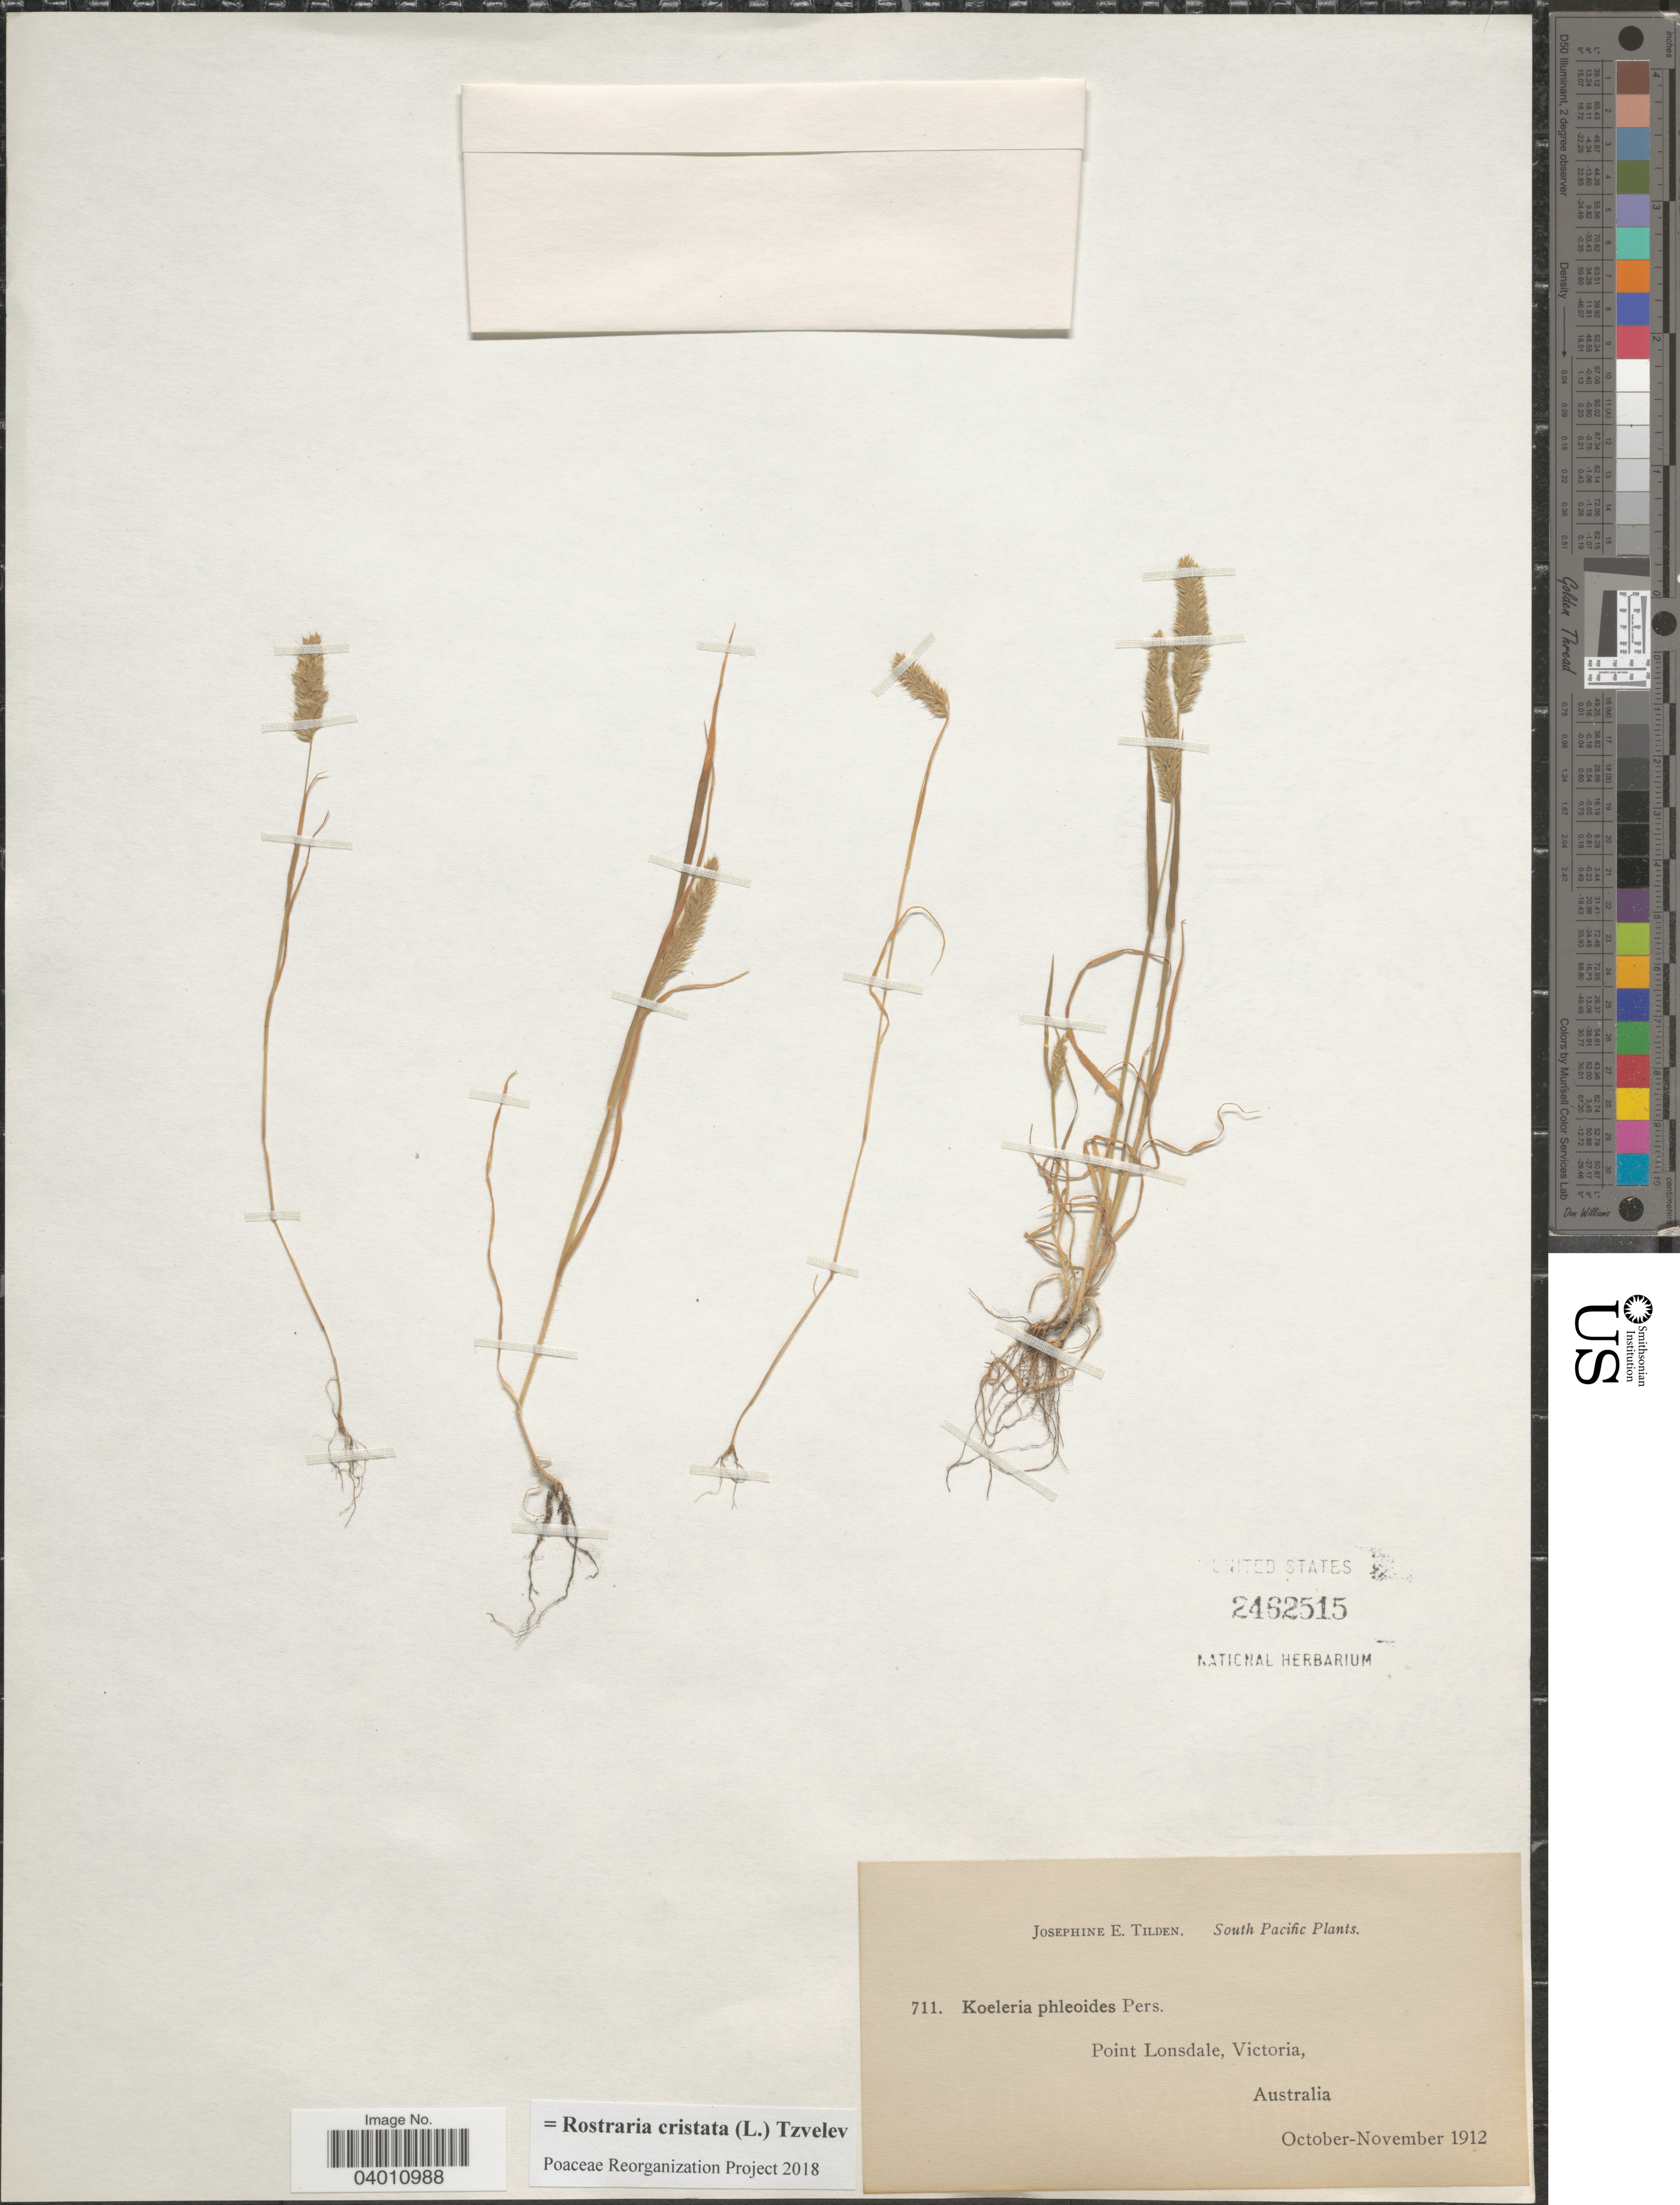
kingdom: Plantae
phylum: Tracheophyta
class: Liliopsida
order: Poales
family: Poaceae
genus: Rostraria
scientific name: Rostraria cristata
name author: (L.) Tzvelev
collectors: J. E. Tilden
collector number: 711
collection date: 1912-10/1912-11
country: Australia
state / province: Victoria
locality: South Pacific. Point Lonsdale, Victoria.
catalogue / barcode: US 2462515